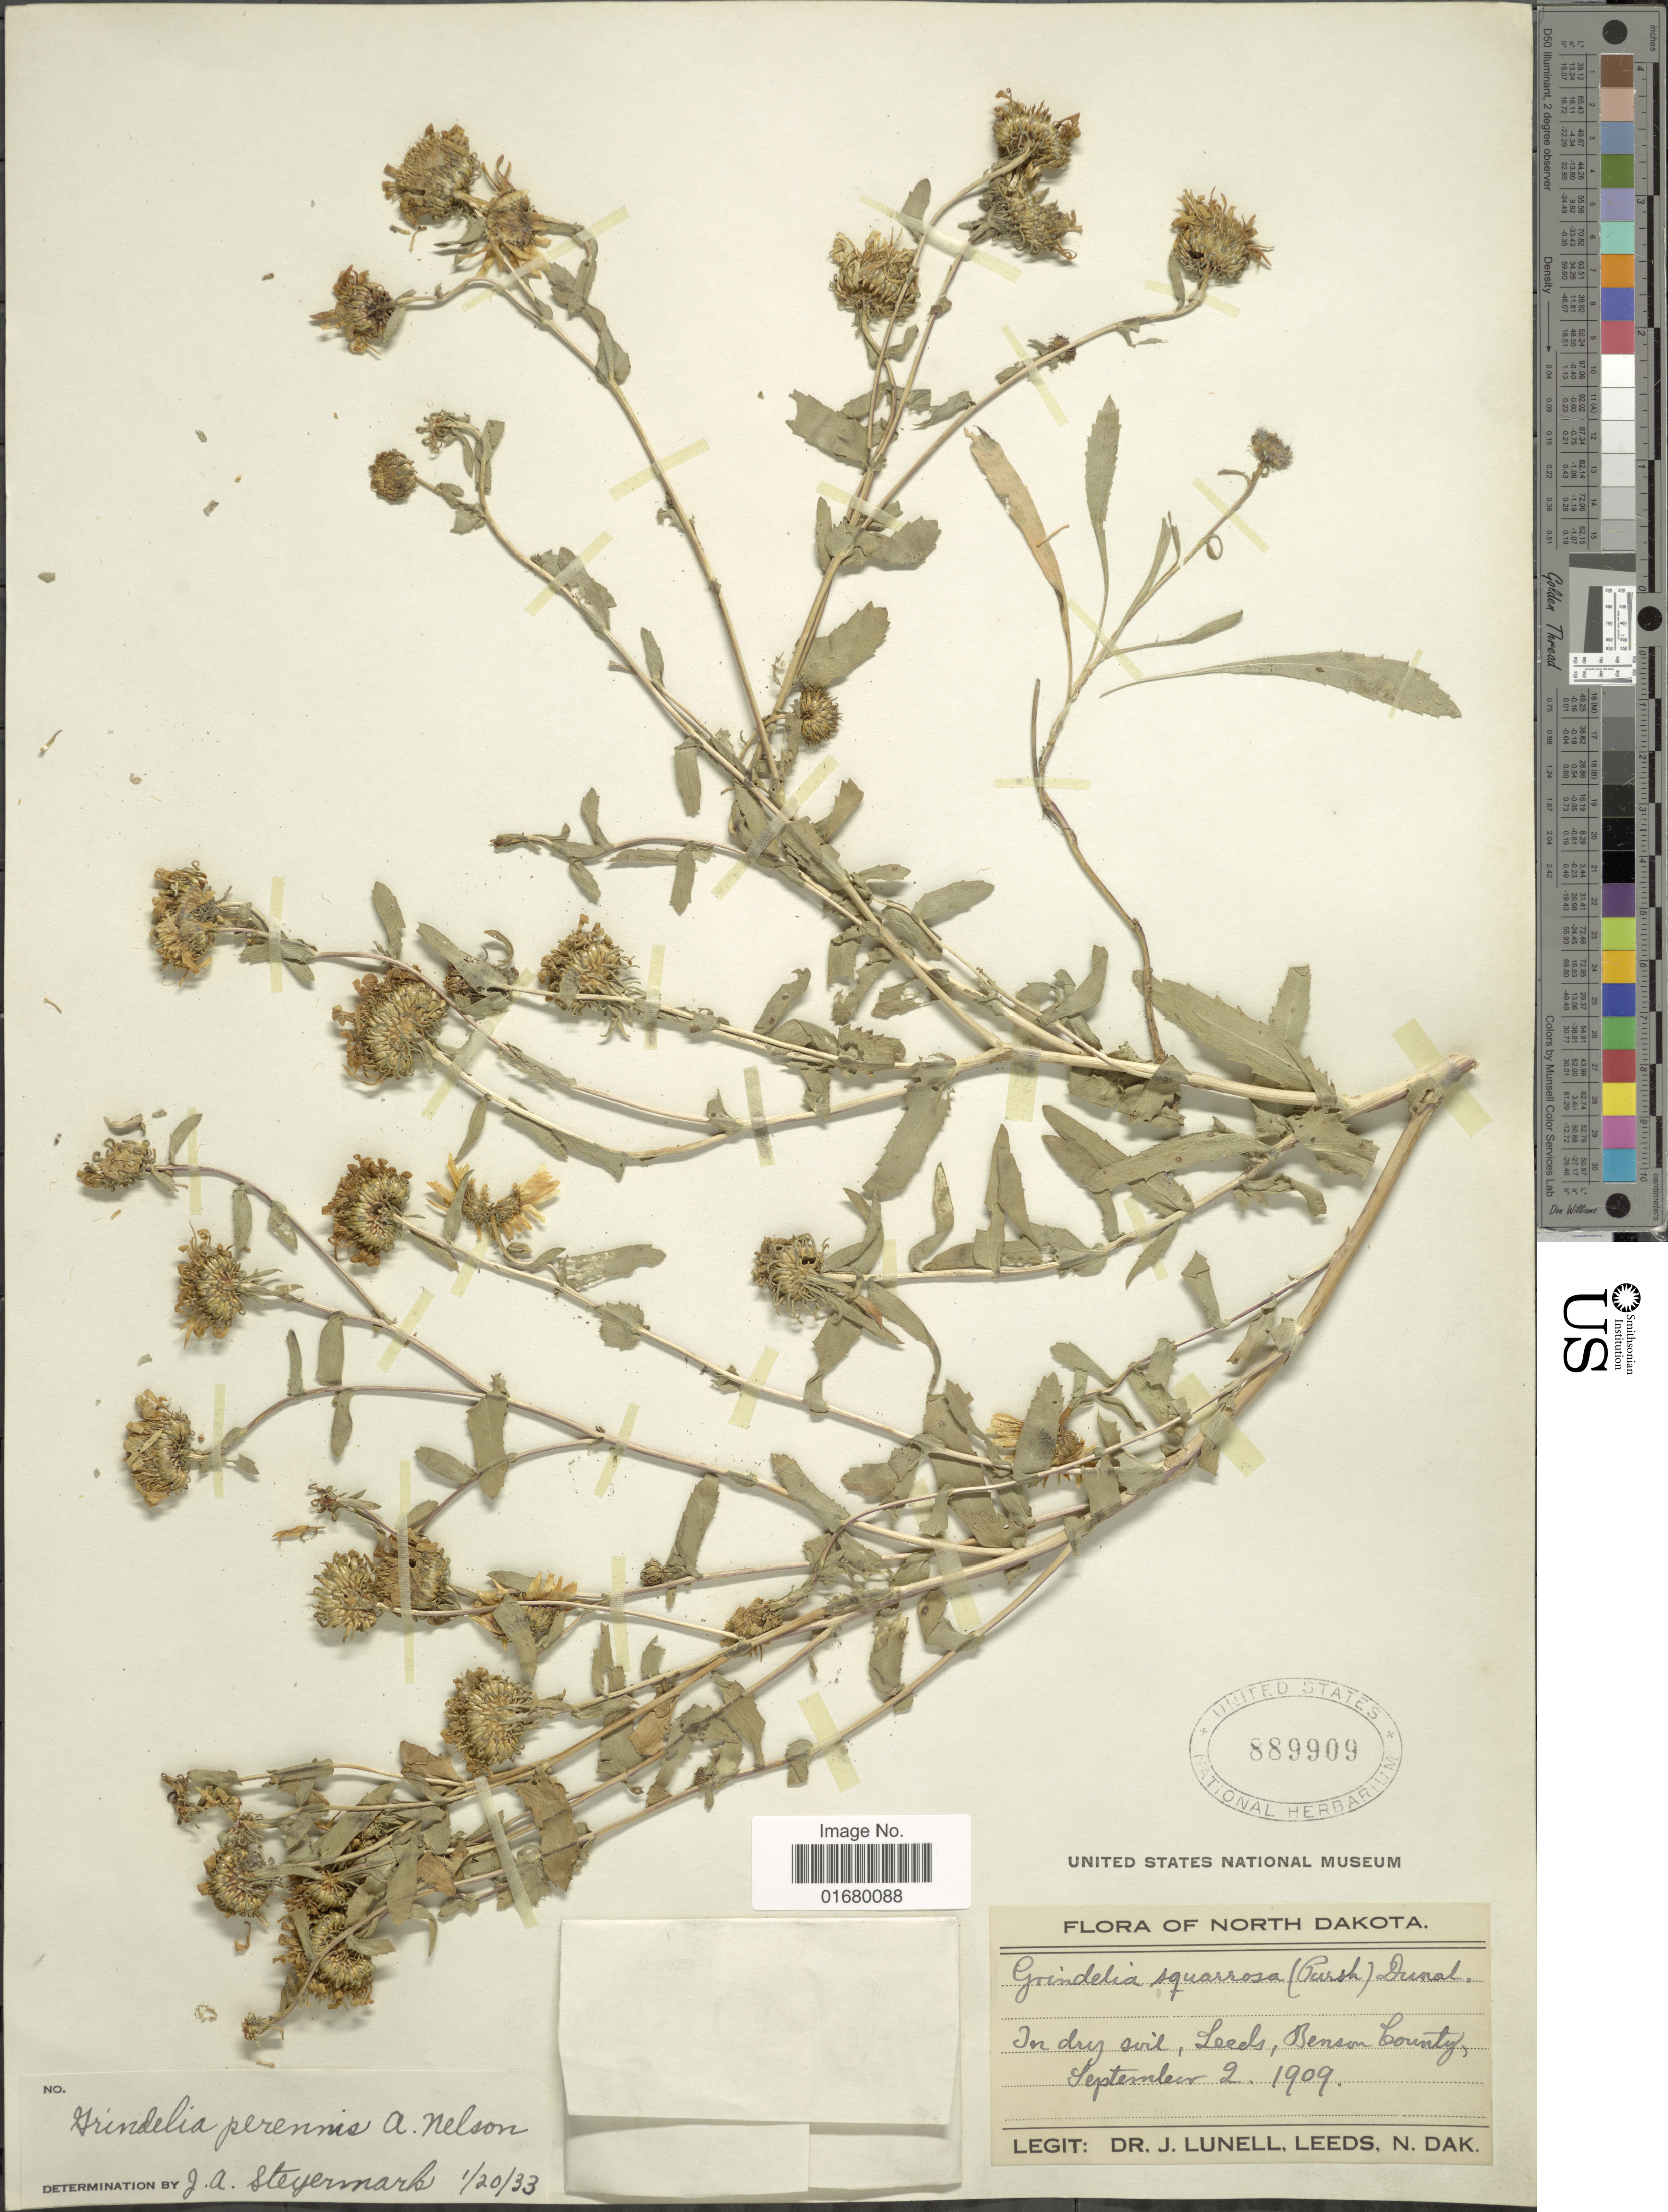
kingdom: Plantae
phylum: Tracheophyta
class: Magnoliopsida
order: Asterales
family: Asteraceae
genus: Grindelia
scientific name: Grindelia perennis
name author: A. Nelson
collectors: J. Lunell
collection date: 1909-09-02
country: United States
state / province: North Dakota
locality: Leeds, Benson County.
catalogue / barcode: US 889909